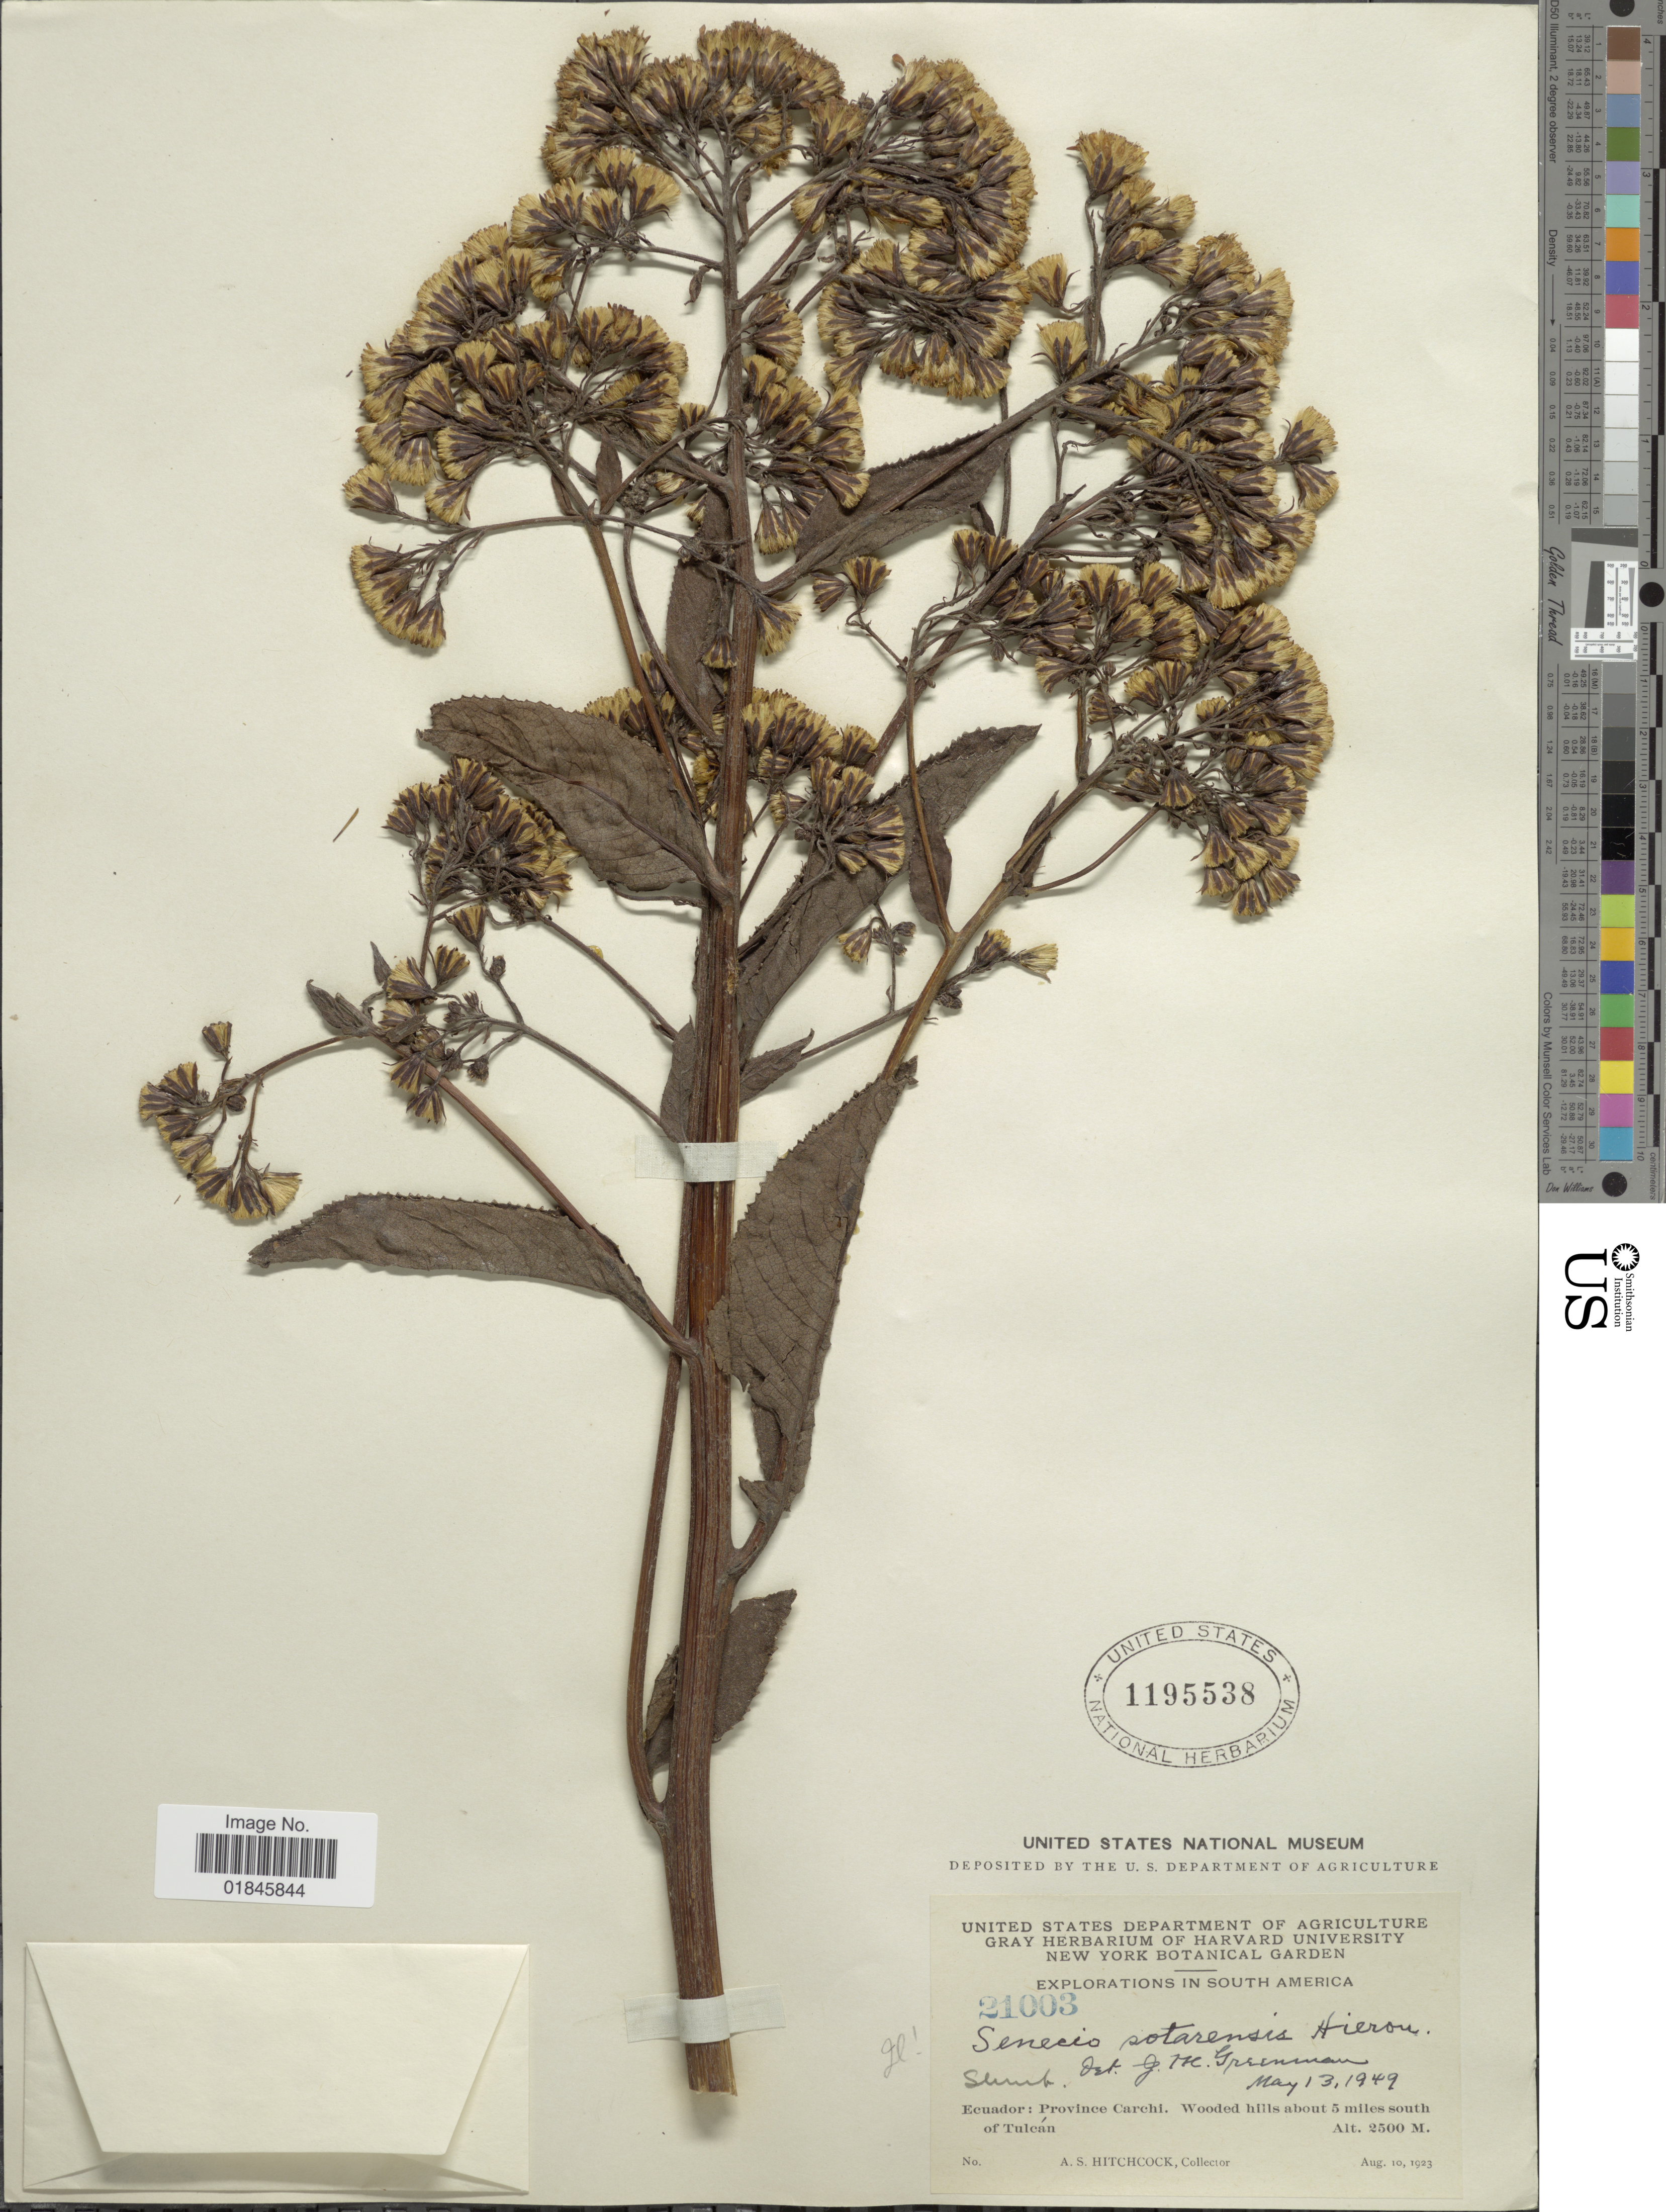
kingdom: Plantae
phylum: Tracheophyta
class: Magnoliopsida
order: Asterales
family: Asteraceae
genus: Pentacalia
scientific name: Pentacalia sotarensis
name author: (Hieron.) Cuatrec.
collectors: A. S. Hitchcock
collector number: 21003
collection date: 1923-08-10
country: Ecuador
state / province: Carchi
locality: Ecuador: Province Carchi. Wooded hills about 5 miles south of Tulcán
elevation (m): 2500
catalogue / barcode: US 1195538